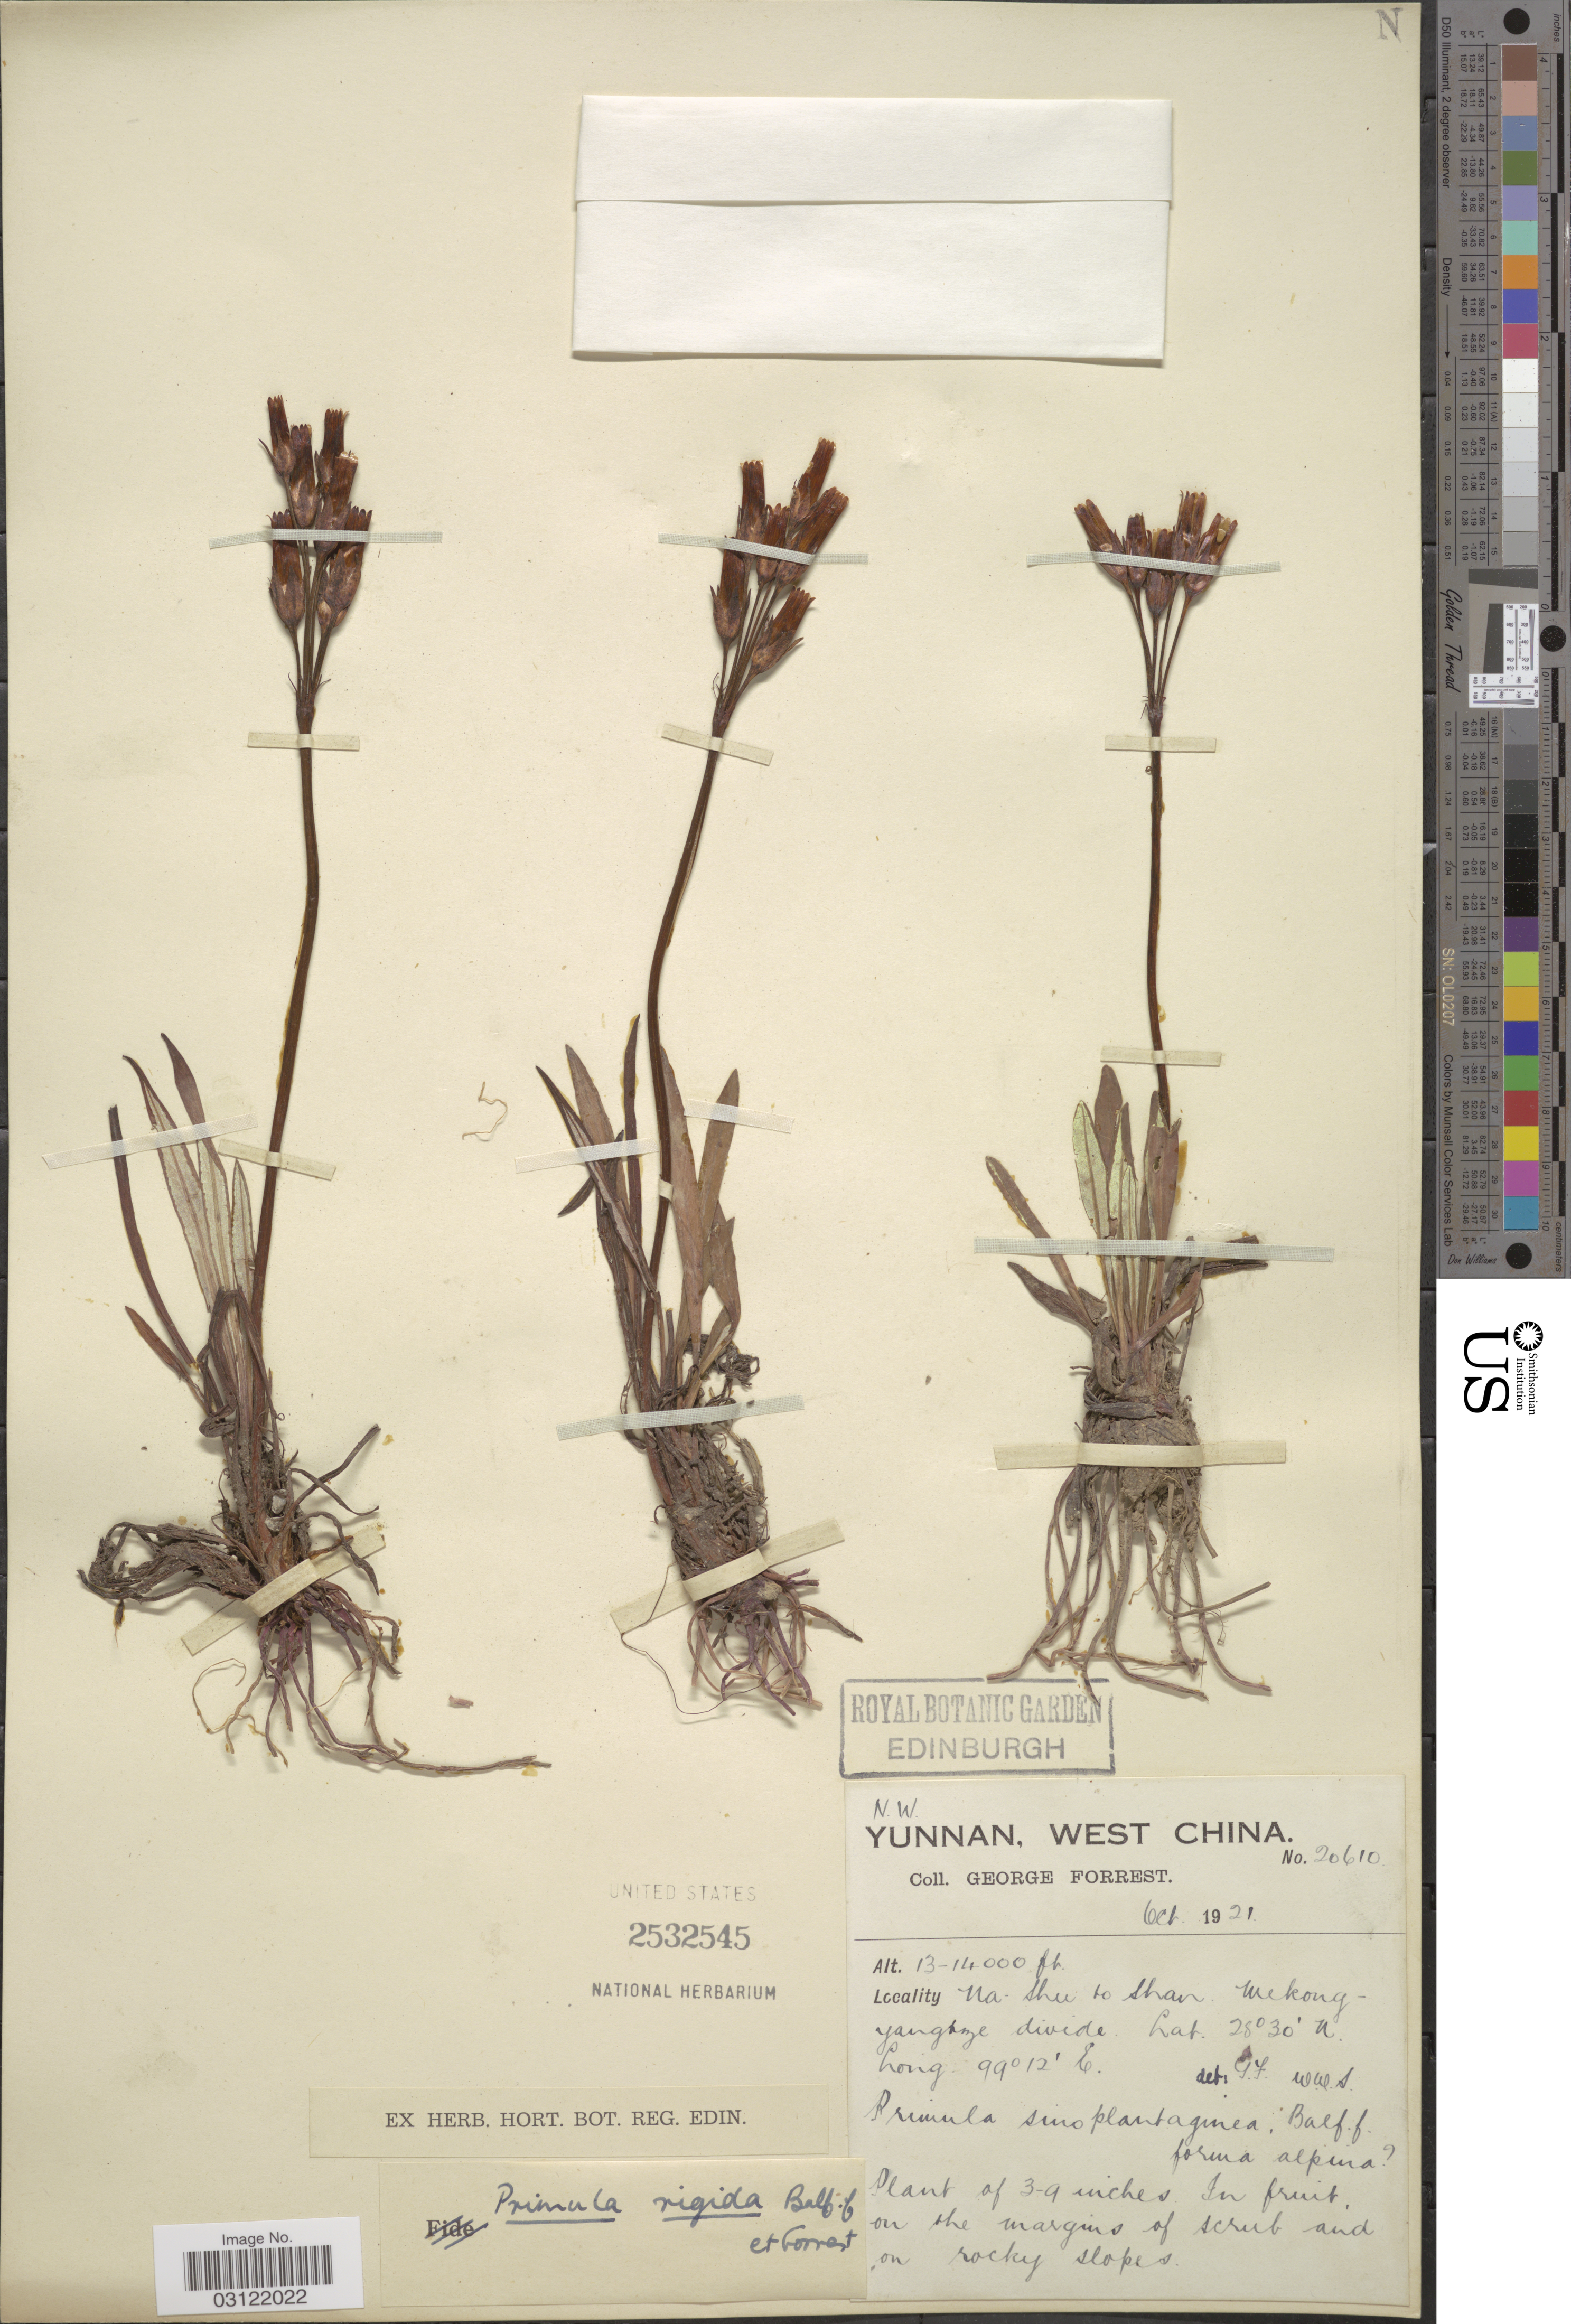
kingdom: Plantae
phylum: Tracheophyta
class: Magnoliopsida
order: Ericales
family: Primulaceae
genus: Primula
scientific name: Primula rigida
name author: Balf. f. & Forrest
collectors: G. Forrest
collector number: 20610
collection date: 1921-10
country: China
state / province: Yunnan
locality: N.W. Yunnan, West China. Na-Shu to Shan. Mekong-Yangtze divide.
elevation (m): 3962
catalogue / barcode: US 2532545